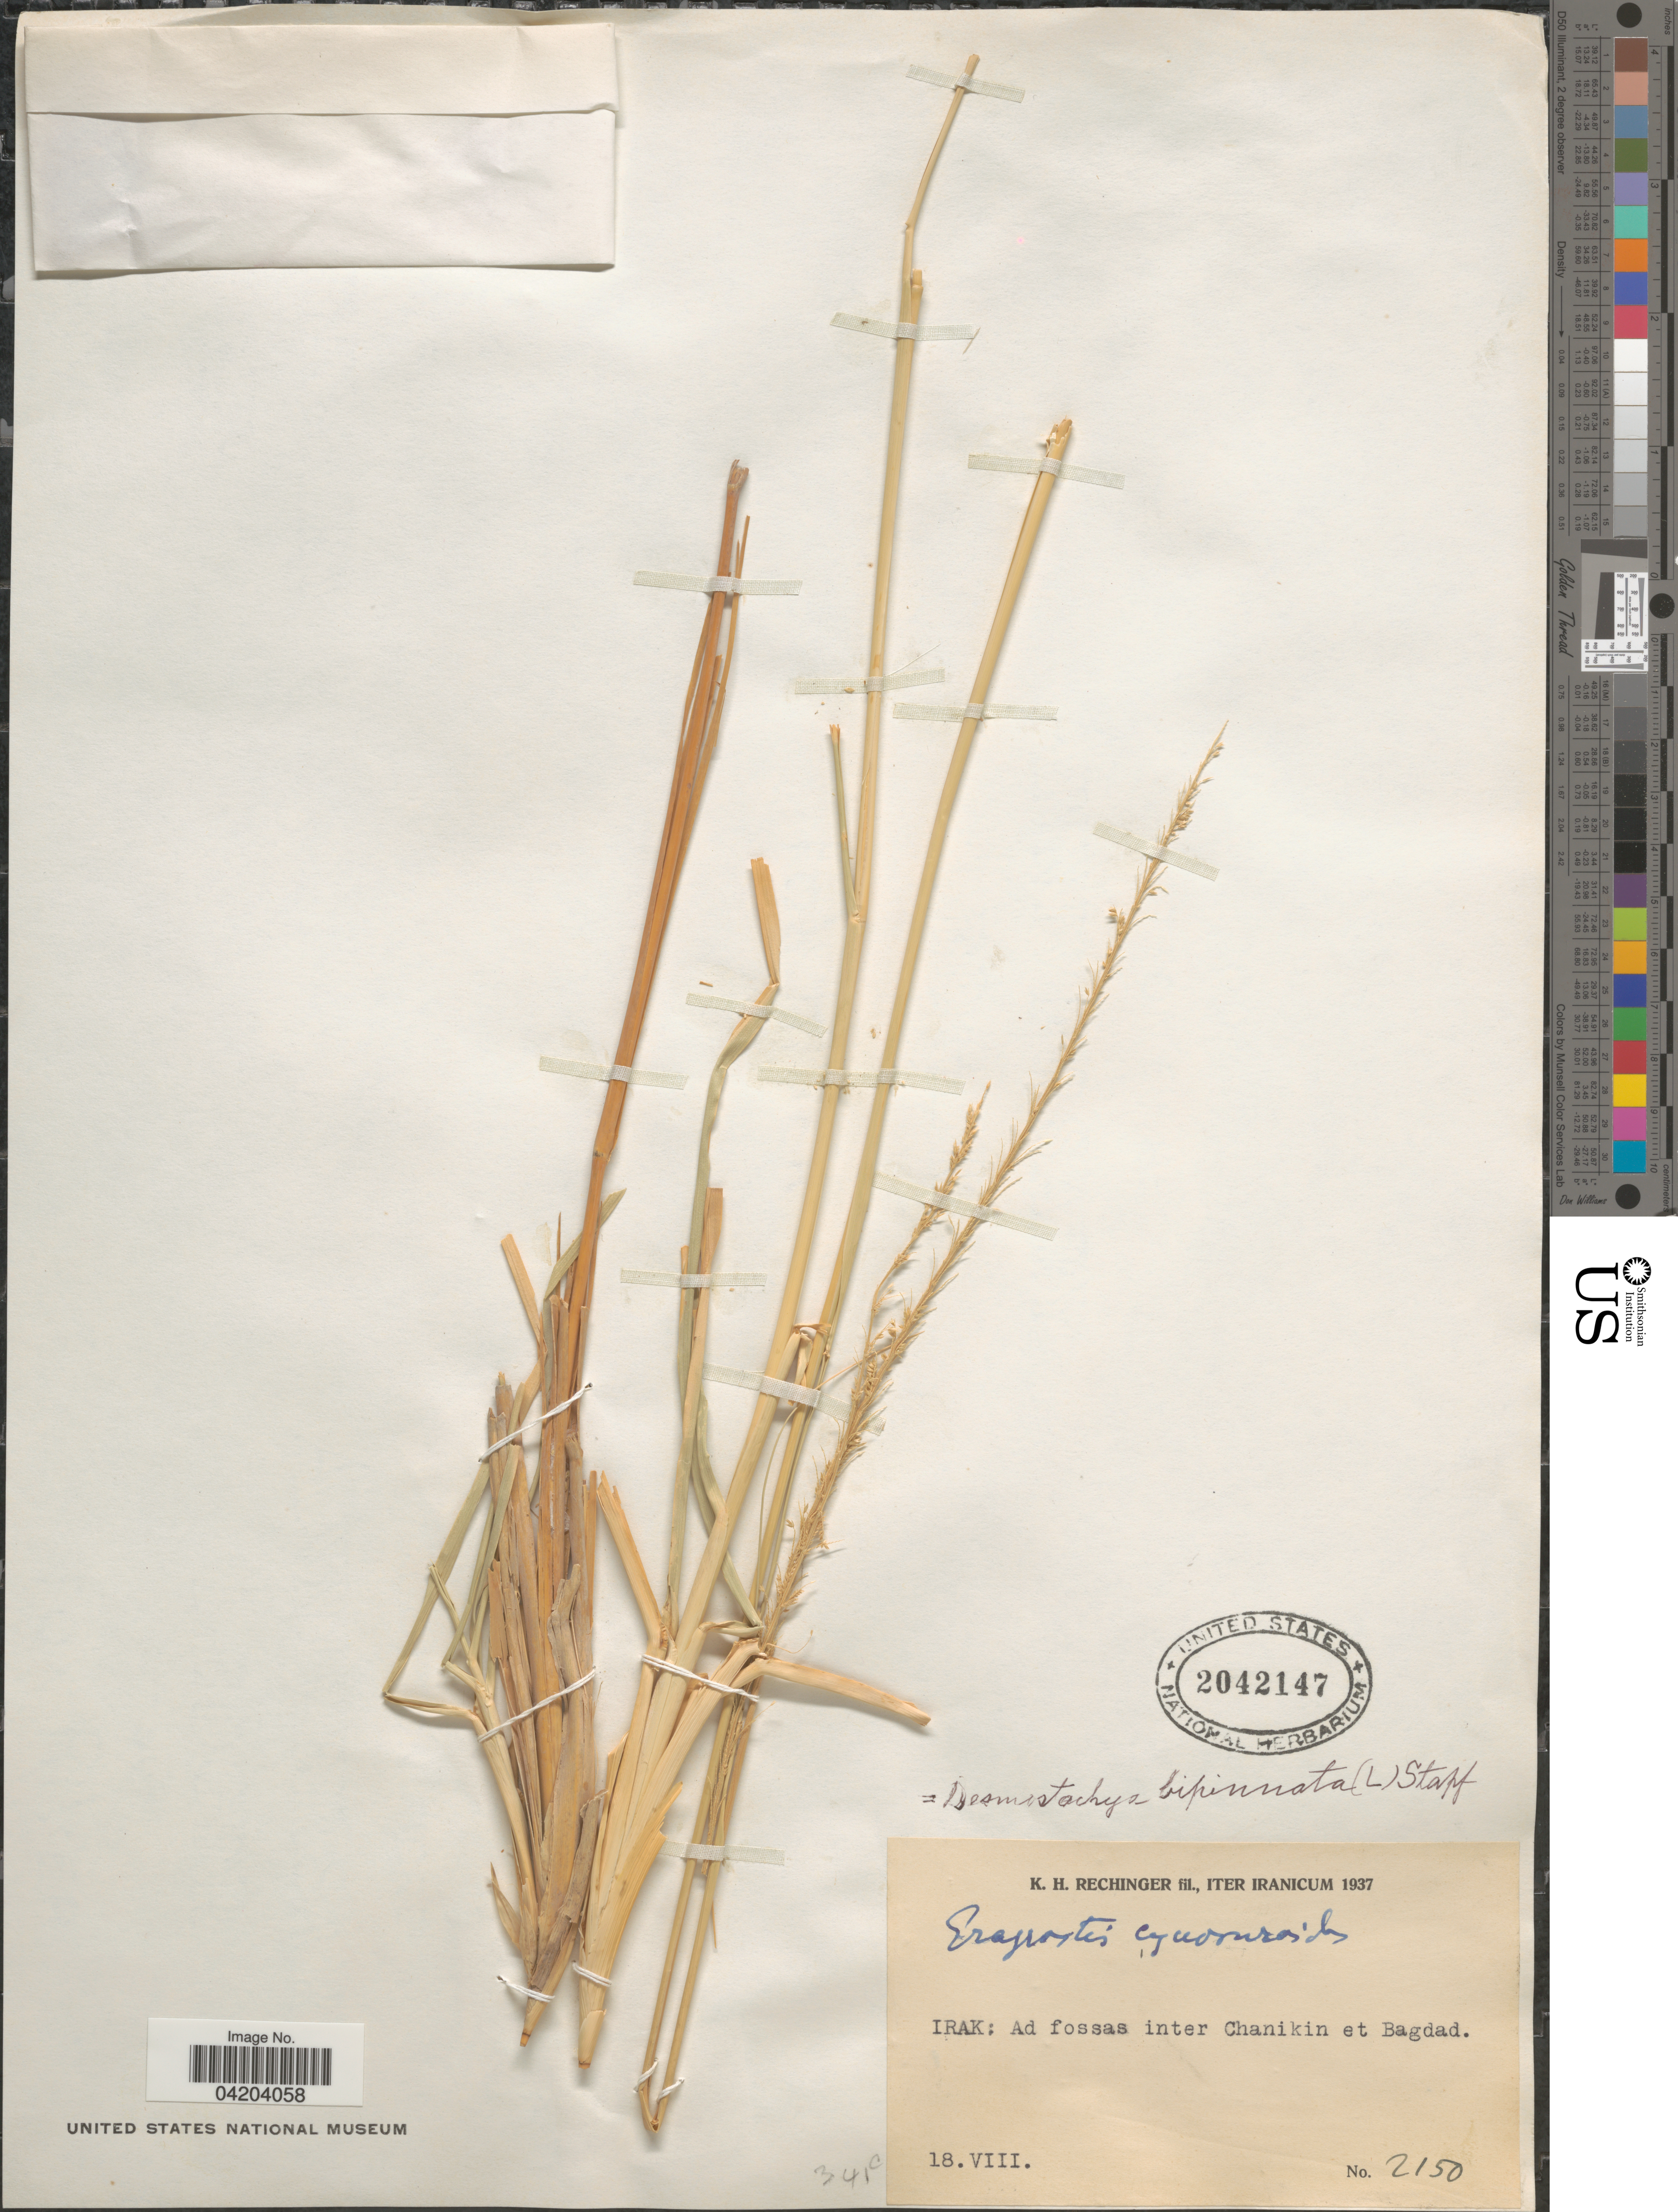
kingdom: Plantae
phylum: Tracheophyta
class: Liliopsida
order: Poales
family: Poaceae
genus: Desmostachya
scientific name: Desmostachya bipinnata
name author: (L.) Stapf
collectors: K. H. Rechinger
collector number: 2150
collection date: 1937-08-18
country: Iraq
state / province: Baghdad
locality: Iter Iranicum 1937. Ad fossas inter Chanikin et Bagdad.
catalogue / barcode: US 2042147